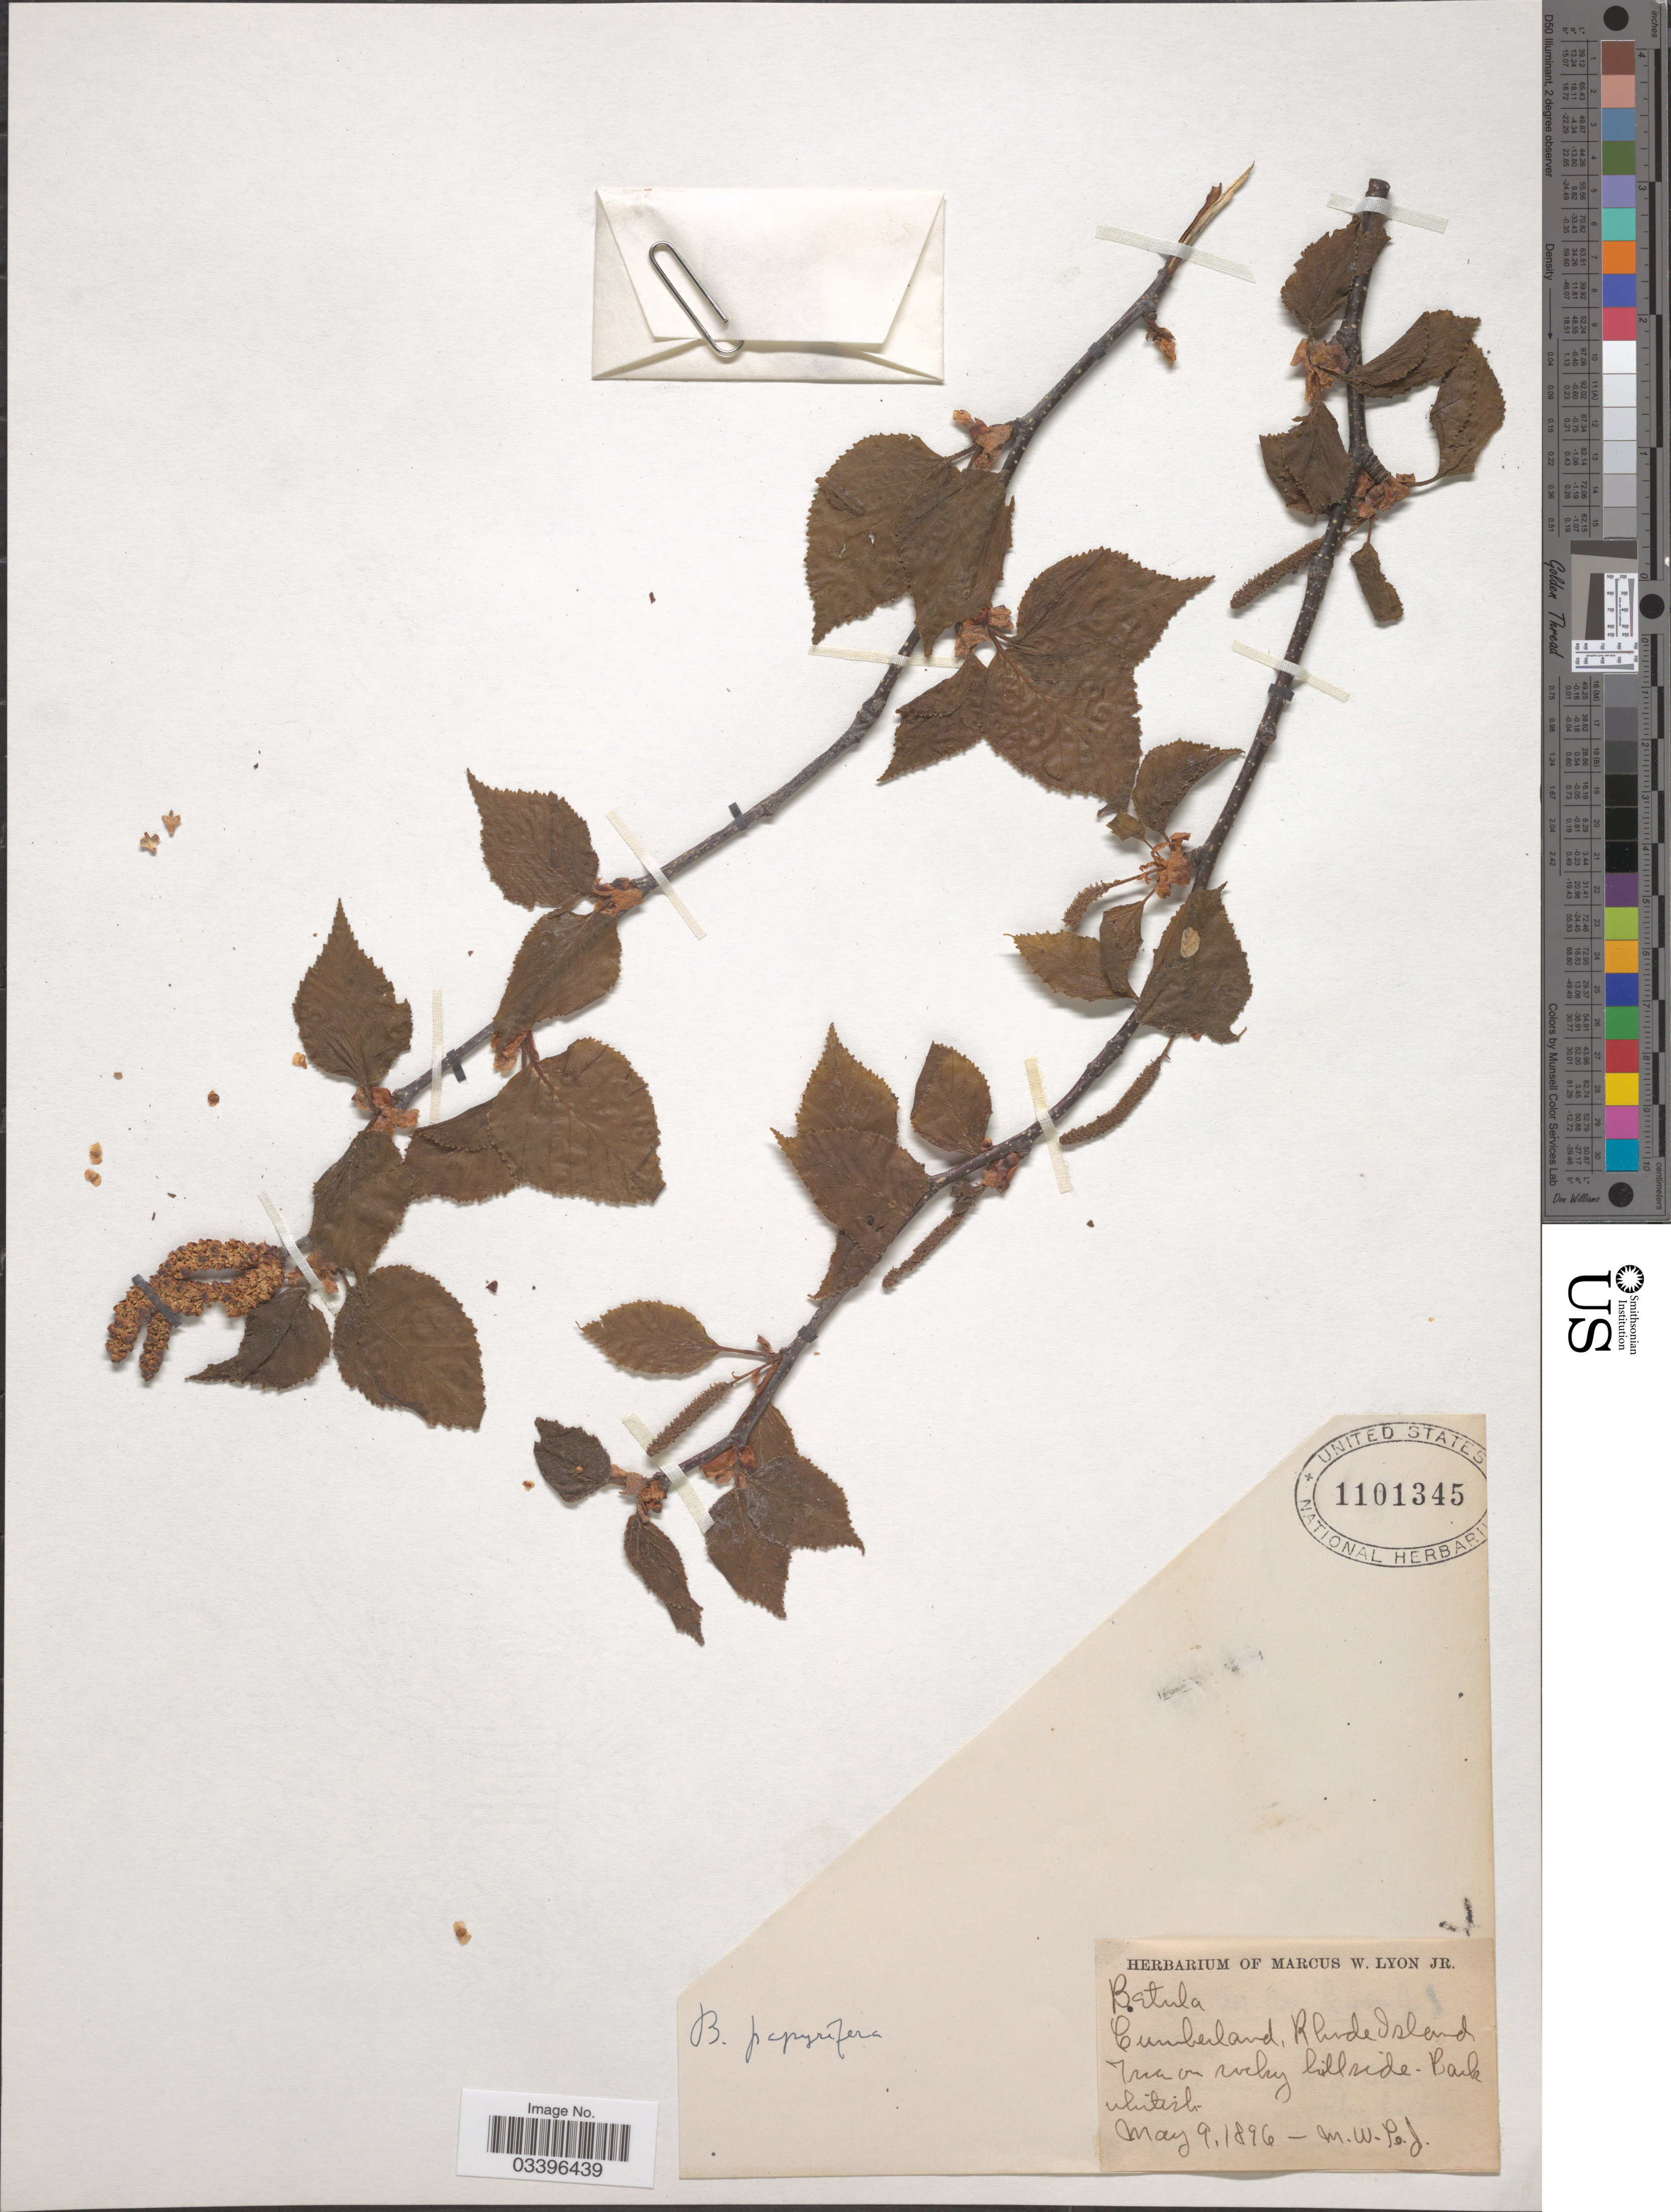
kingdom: Plantae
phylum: Tracheophyta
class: Magnoliopsida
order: Fagales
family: Betulaceae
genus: Betula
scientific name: Betula papyrifera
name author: Marshall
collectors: M. W. Lyon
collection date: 1896-05-09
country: United States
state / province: Rhode Island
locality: Cumberland.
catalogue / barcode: US 1101345